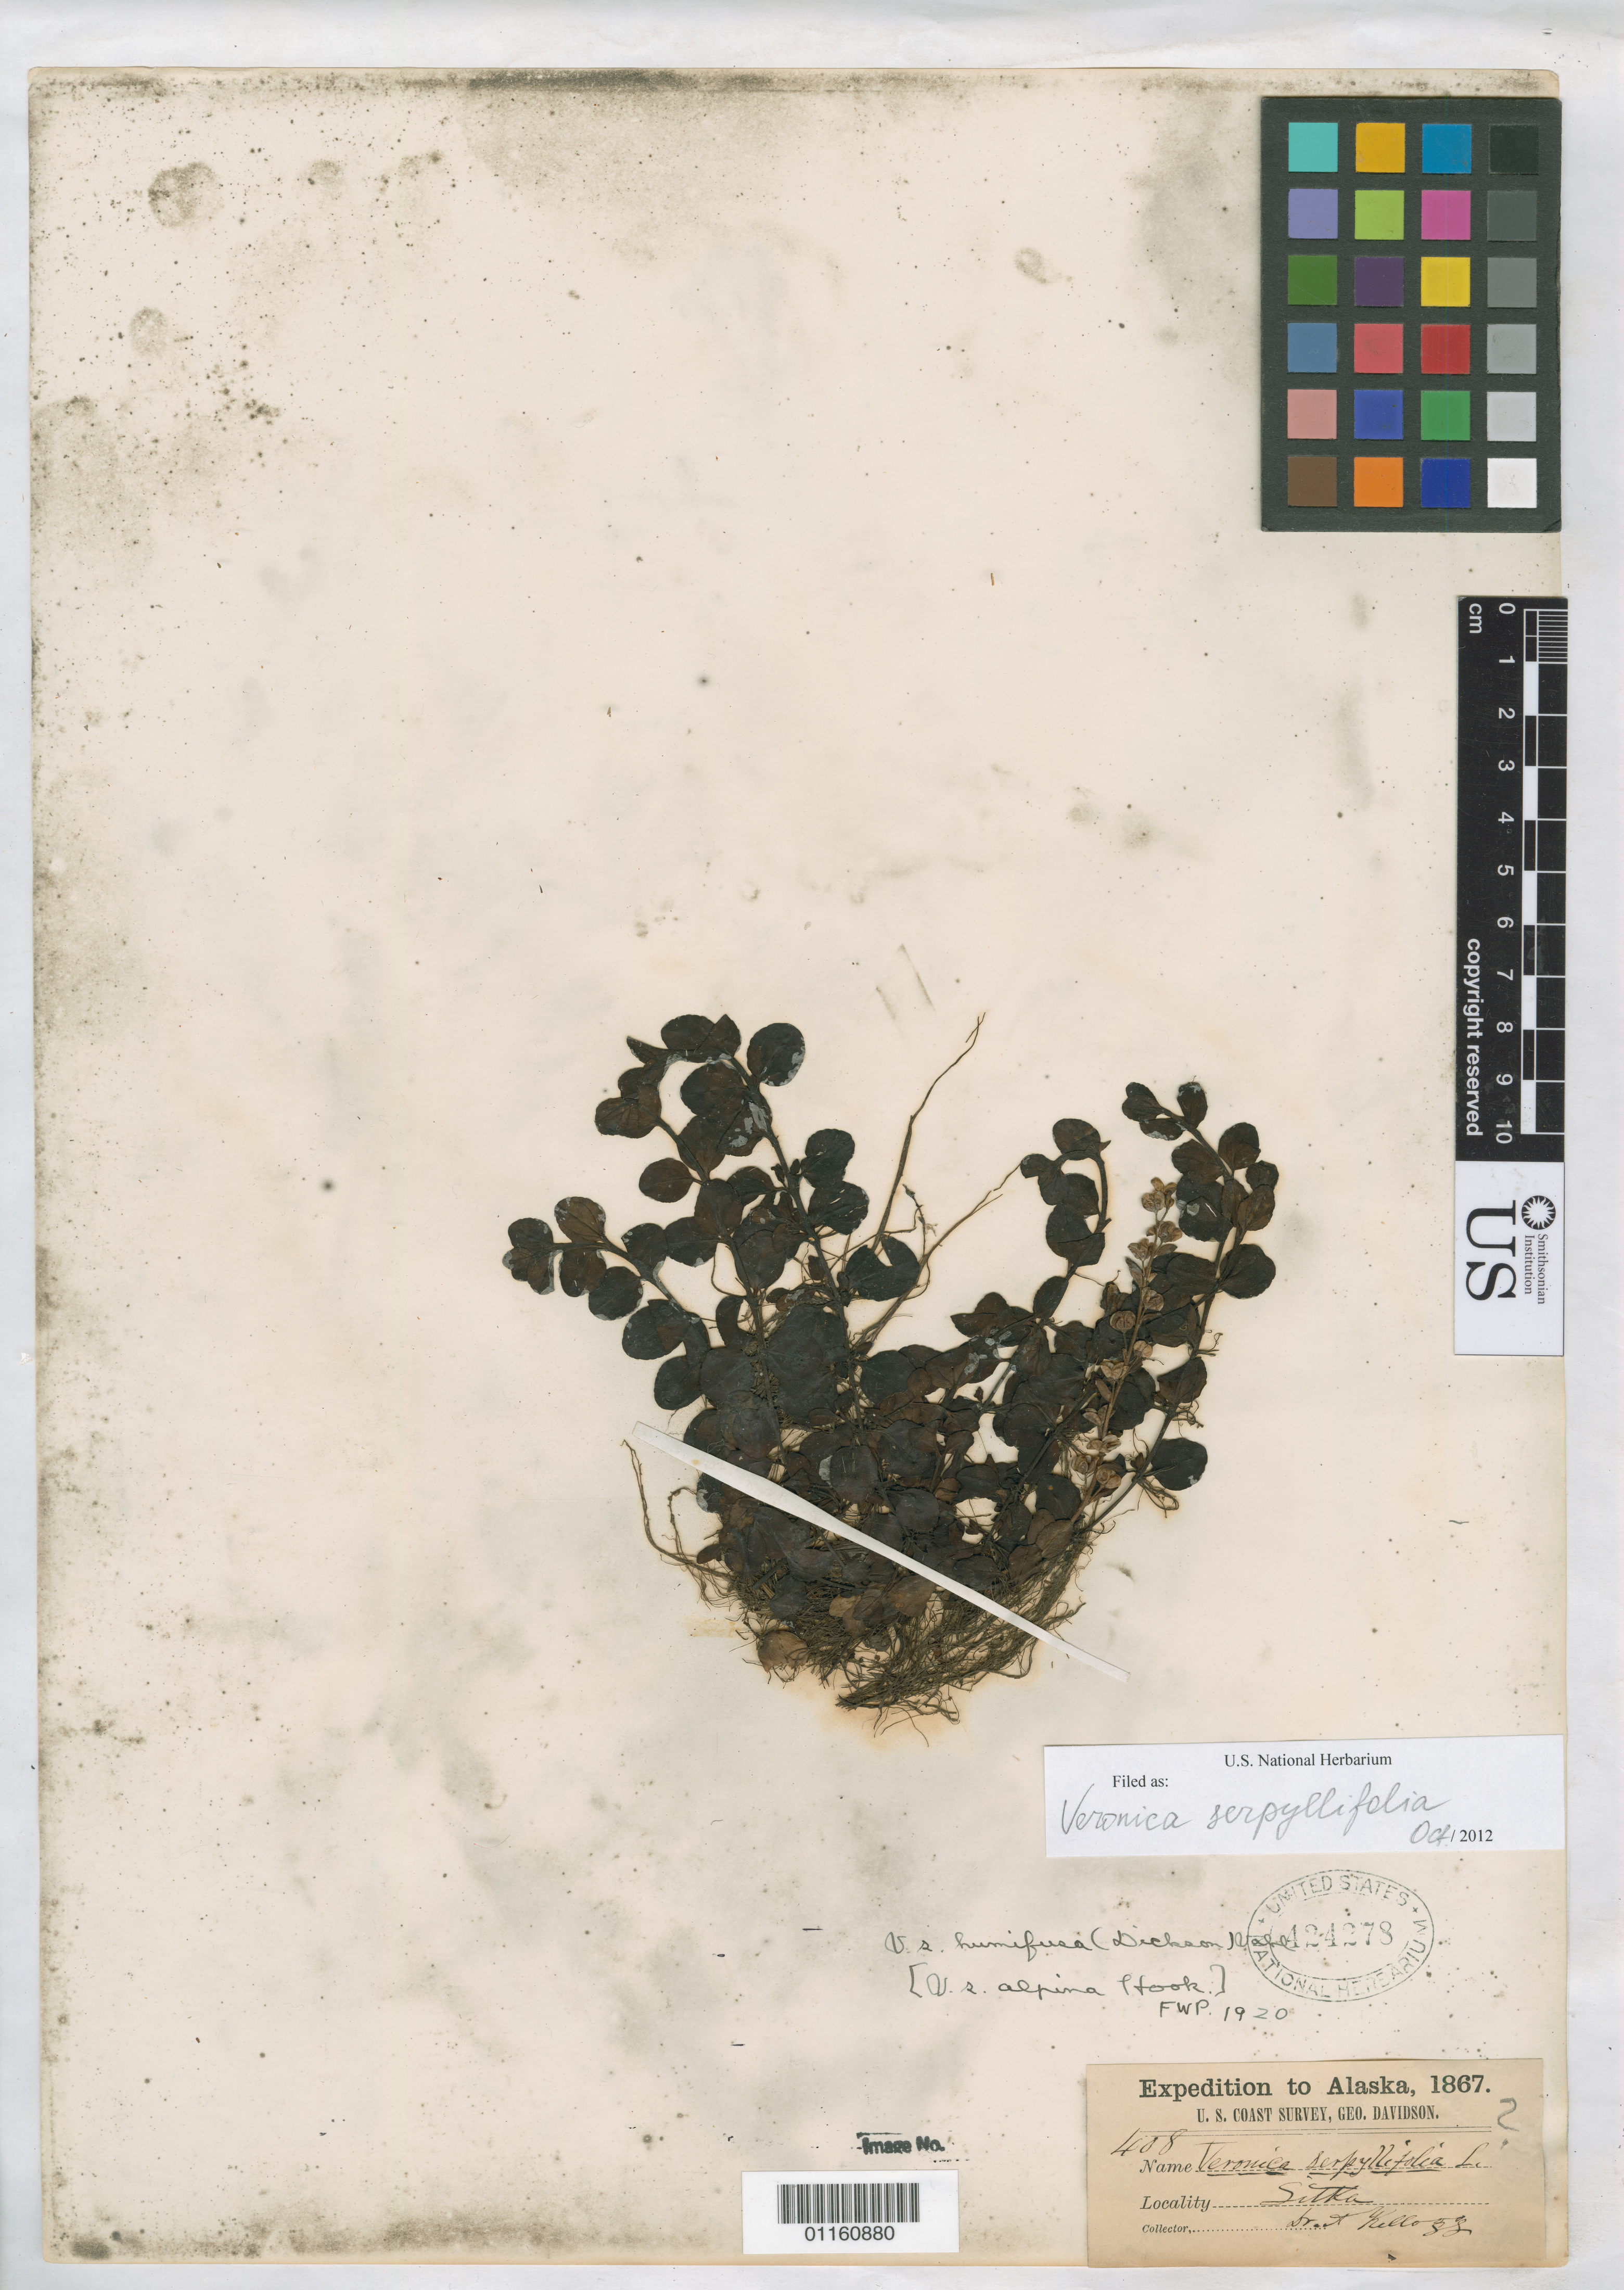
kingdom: Plantae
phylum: Tracheophyta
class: Magnoliopsida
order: Lamiales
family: Plantaginaceae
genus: Veronica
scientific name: Veronica serpyllifolia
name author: L.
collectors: A. Kellogg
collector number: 408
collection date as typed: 1867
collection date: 1867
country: United States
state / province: Alaska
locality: Sitka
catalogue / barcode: US 424278